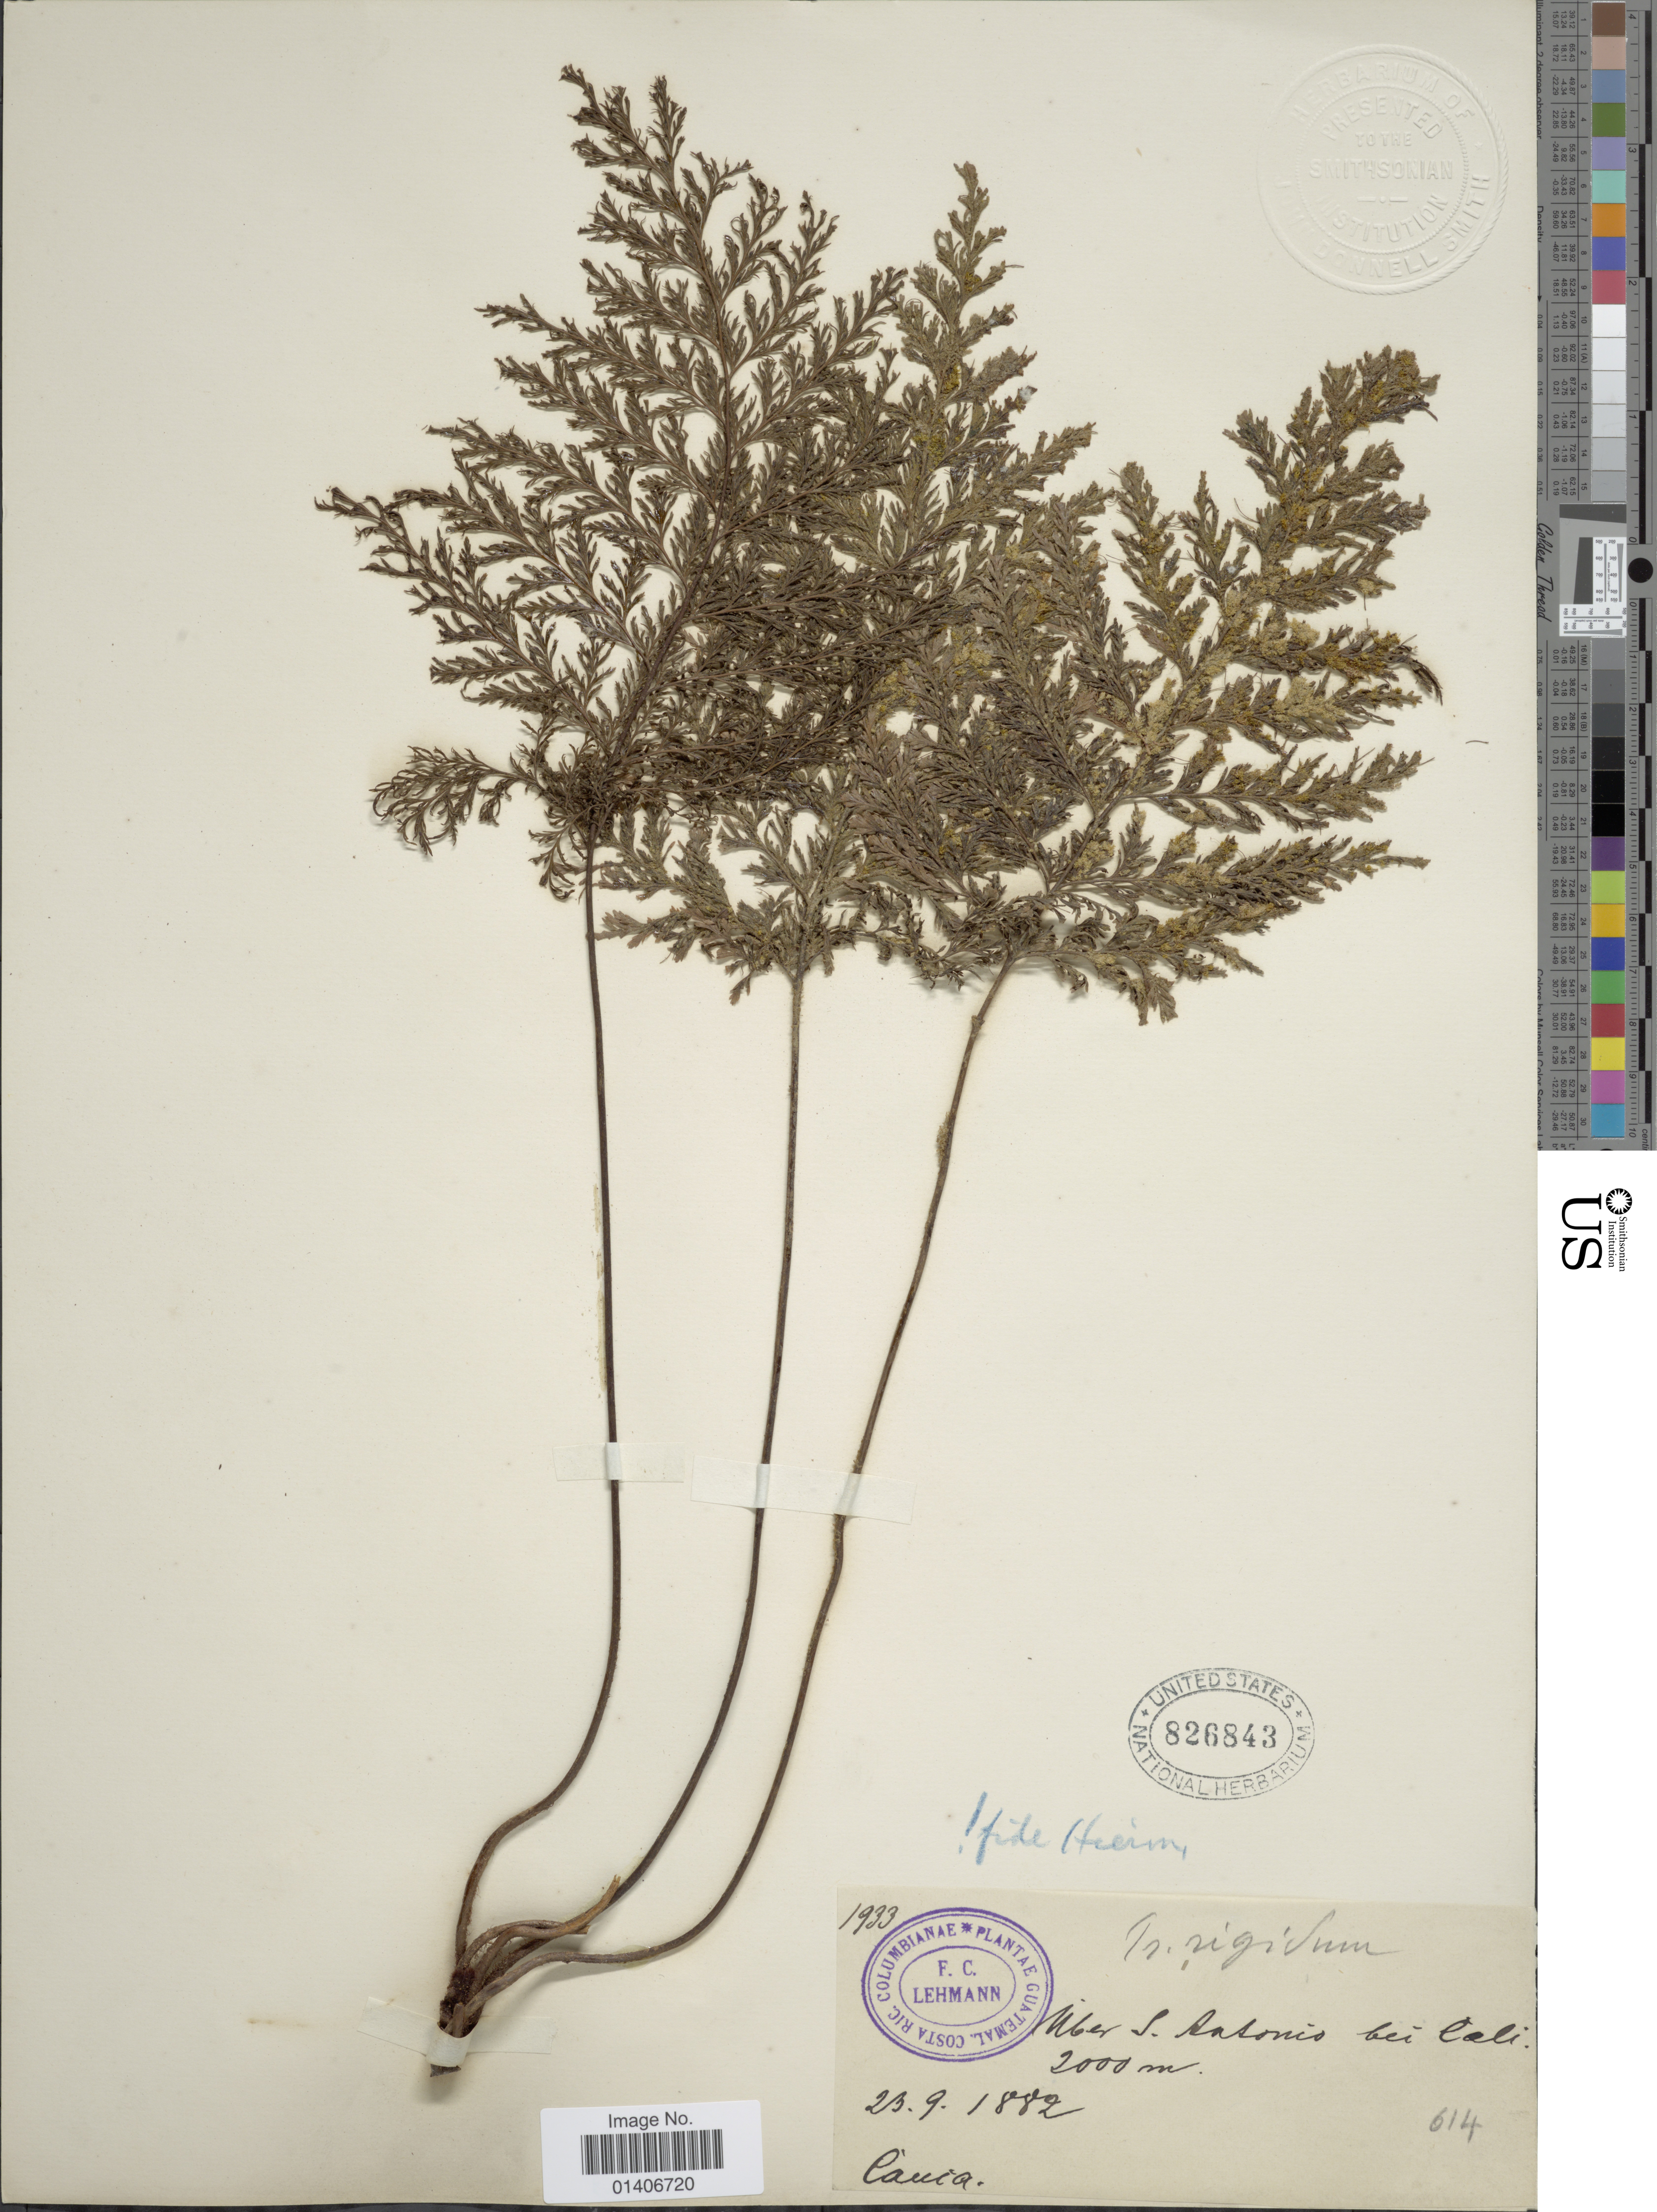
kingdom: Plantae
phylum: Tracheophyta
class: Polypodiopsida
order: Hymenophyllales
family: Hymenophyllaceae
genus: Abrodictyum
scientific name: Abrodictyum rigidum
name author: (Sw.) Ebihara & Dubuisson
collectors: F. C. Lehmann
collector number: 1933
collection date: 1882-09-23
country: Colombia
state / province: Cauca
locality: Uber S Antonio bei Cali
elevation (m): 2000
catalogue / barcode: US 826843